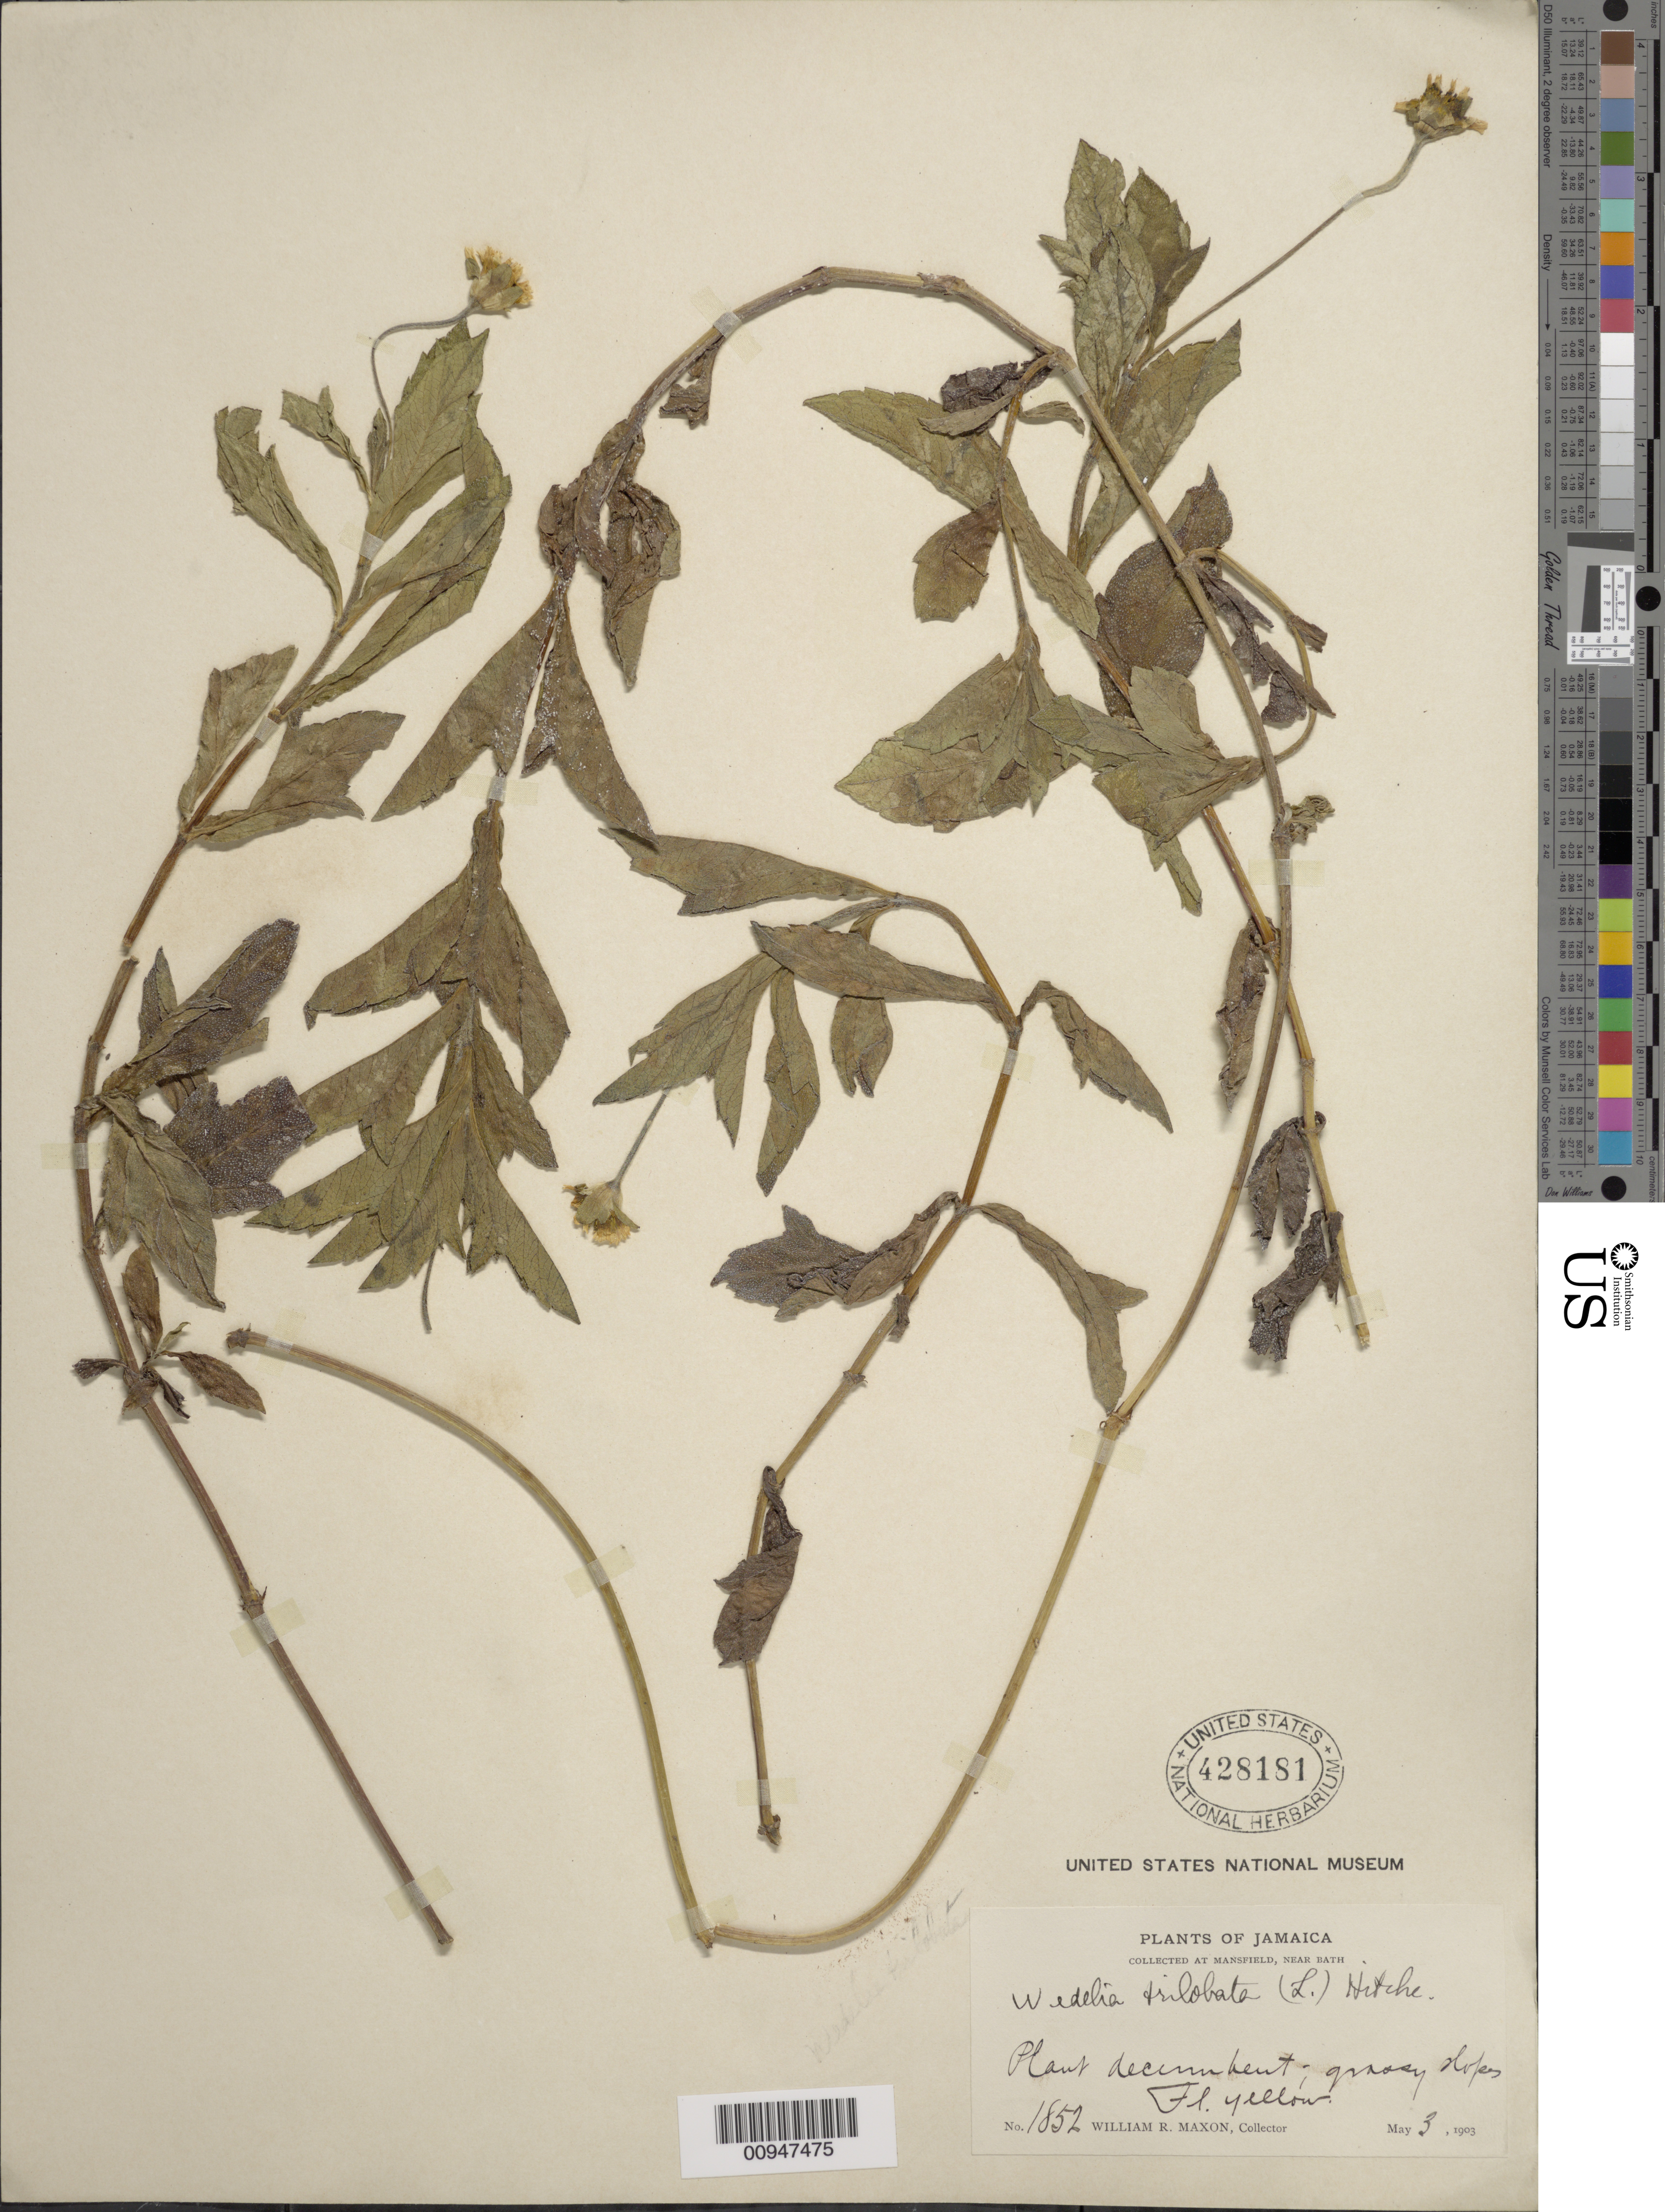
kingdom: Plantae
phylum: Tracheophyta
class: Magnoliopsida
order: Asterales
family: Asteraceae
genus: Sphagneticola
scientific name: Sphagneticola trilobata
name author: (L.) Pruski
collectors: W. R. Maxon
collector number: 1852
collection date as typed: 03 May 1903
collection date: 1903-05-03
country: Jamaica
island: Jamaica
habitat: Grassy slopes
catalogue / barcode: US 428181